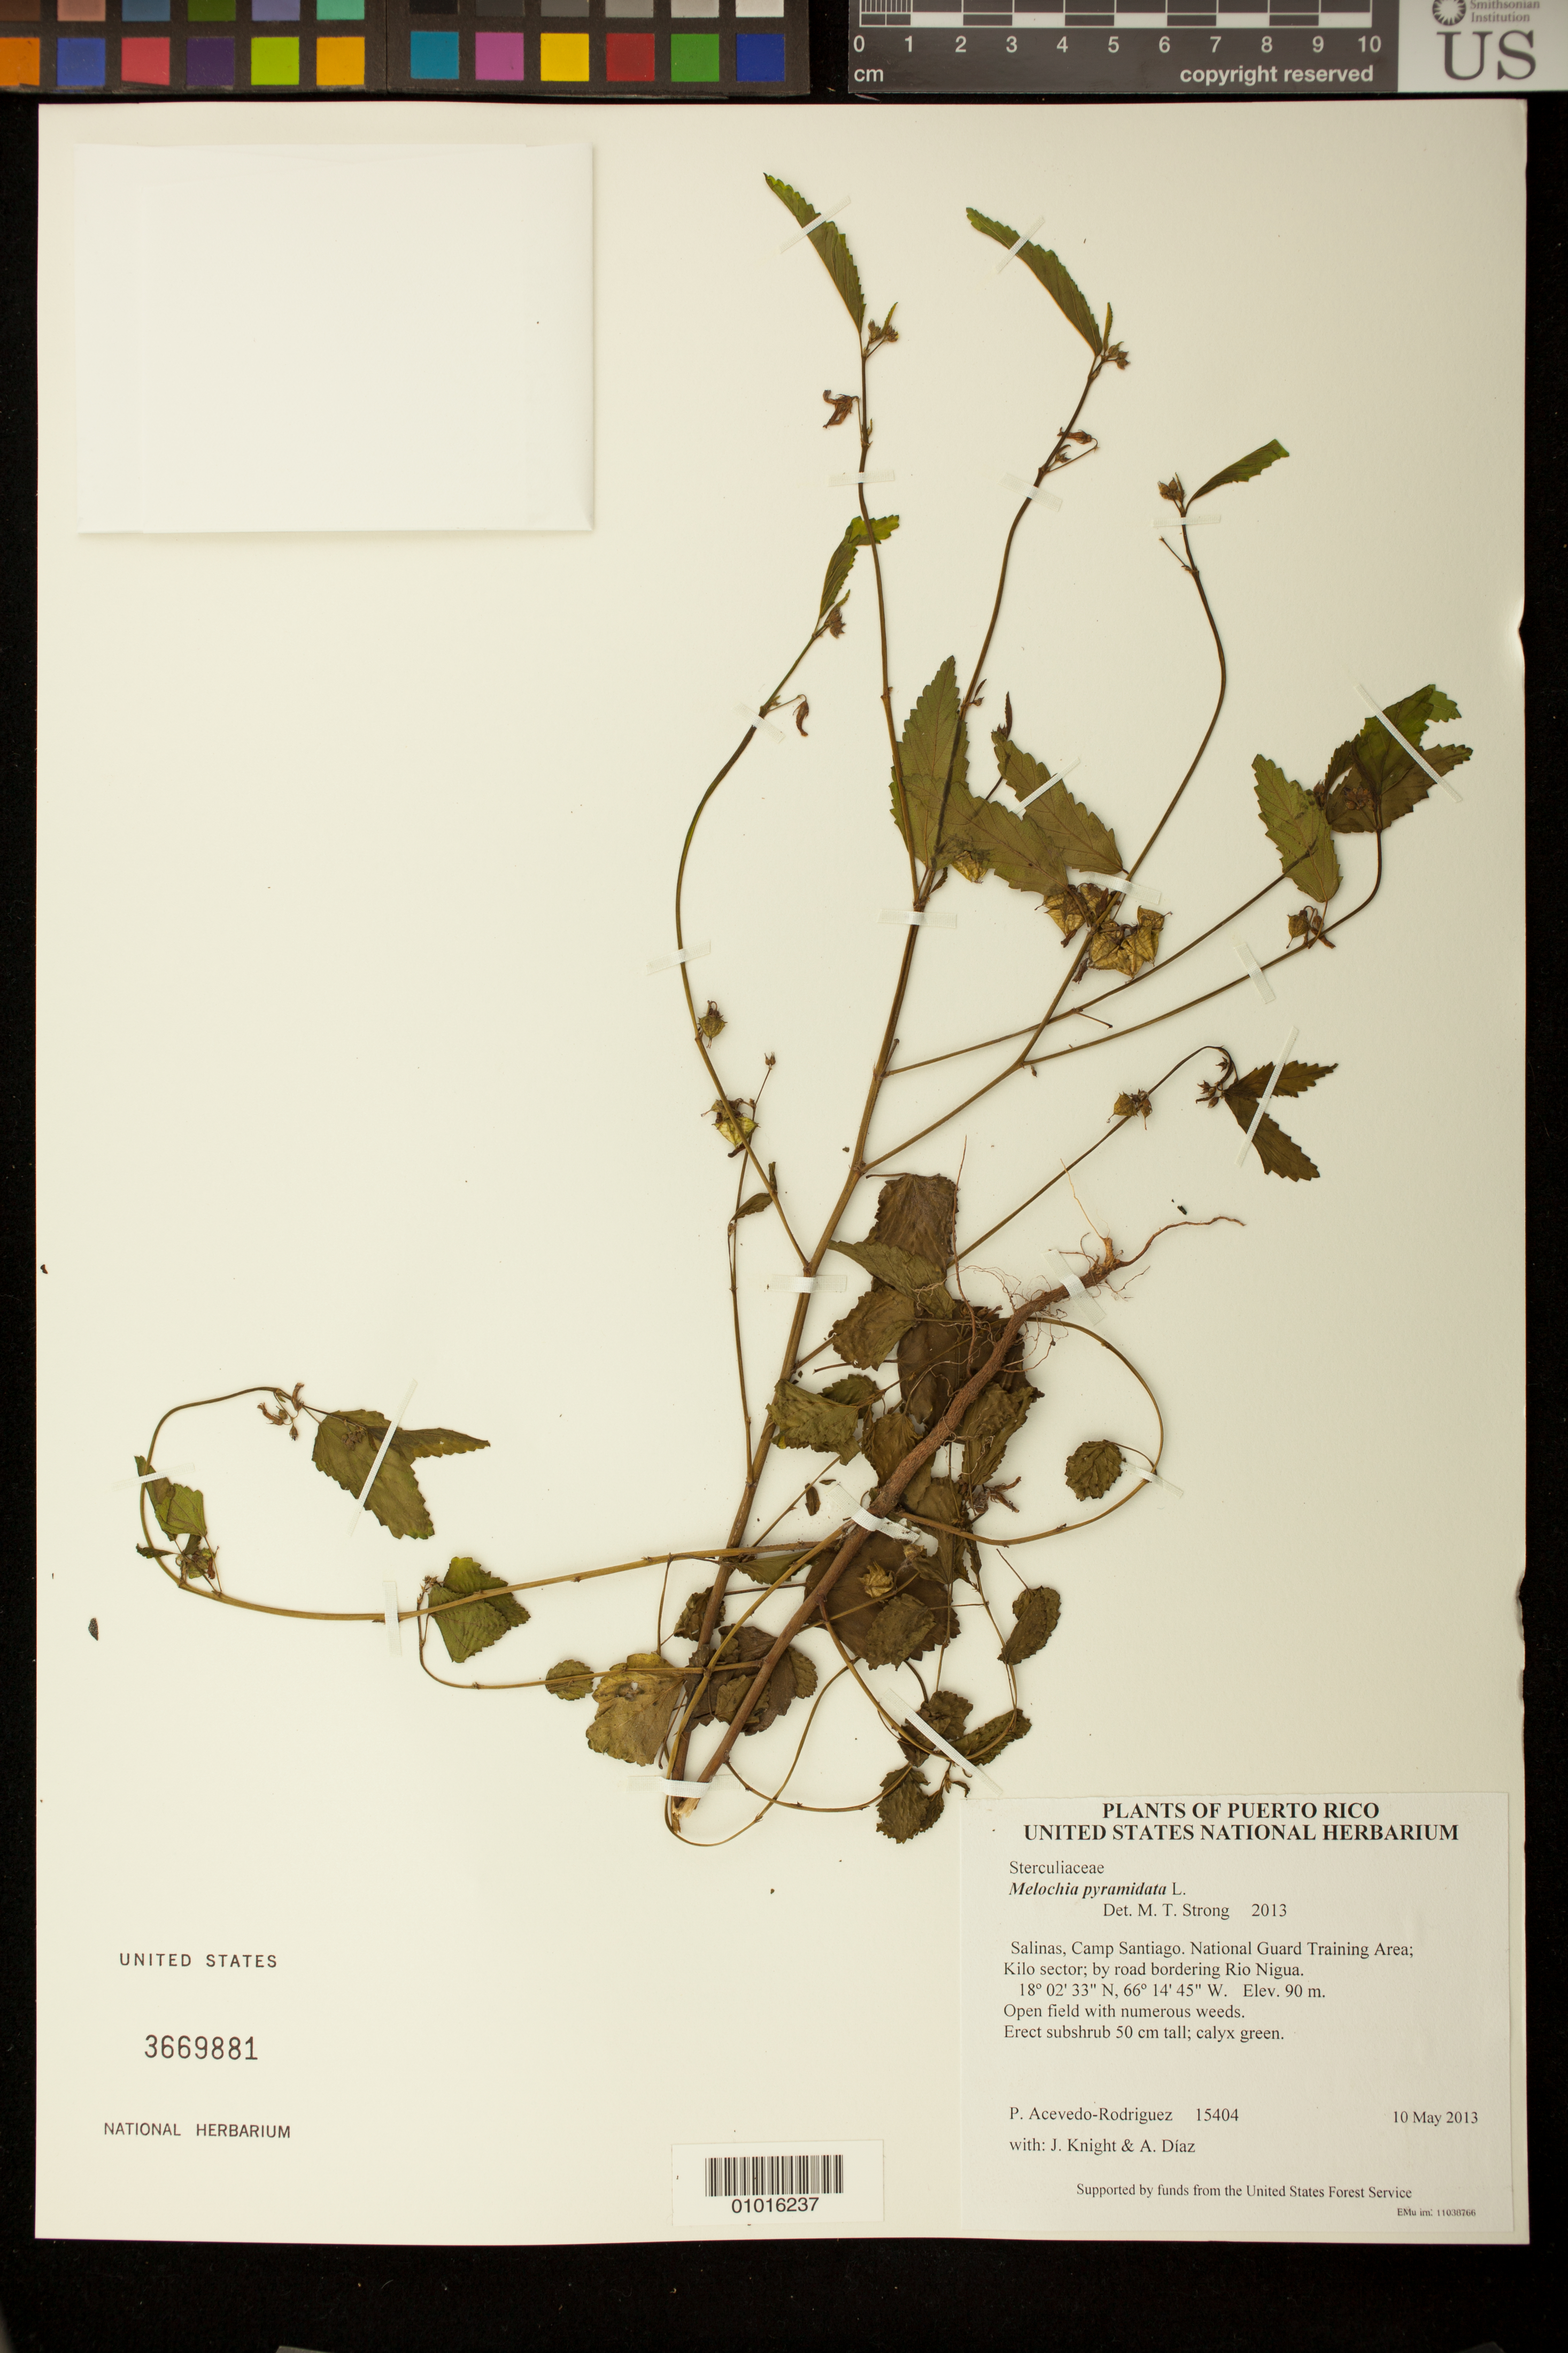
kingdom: Plantae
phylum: Tracheophyta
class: Magnoliopsida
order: Malvales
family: Malvaceae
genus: Melochia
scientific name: Melochia pyramidata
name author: L.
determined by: Strong, M. T., (US), Smithsonian Institution - National Museum of Natural History (UNITED STATES)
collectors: P. Acevedo-Rodr., J. Knight & A. Díaz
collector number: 15404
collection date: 2013-05-10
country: Puerto Rico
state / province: Salinas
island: Puerto Rico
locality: Camp Santiago. National Guard Training Area; Kilo sector; by road bordering Rio Nigua.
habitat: Open field with numerous weeds.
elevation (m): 90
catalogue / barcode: US 3669881